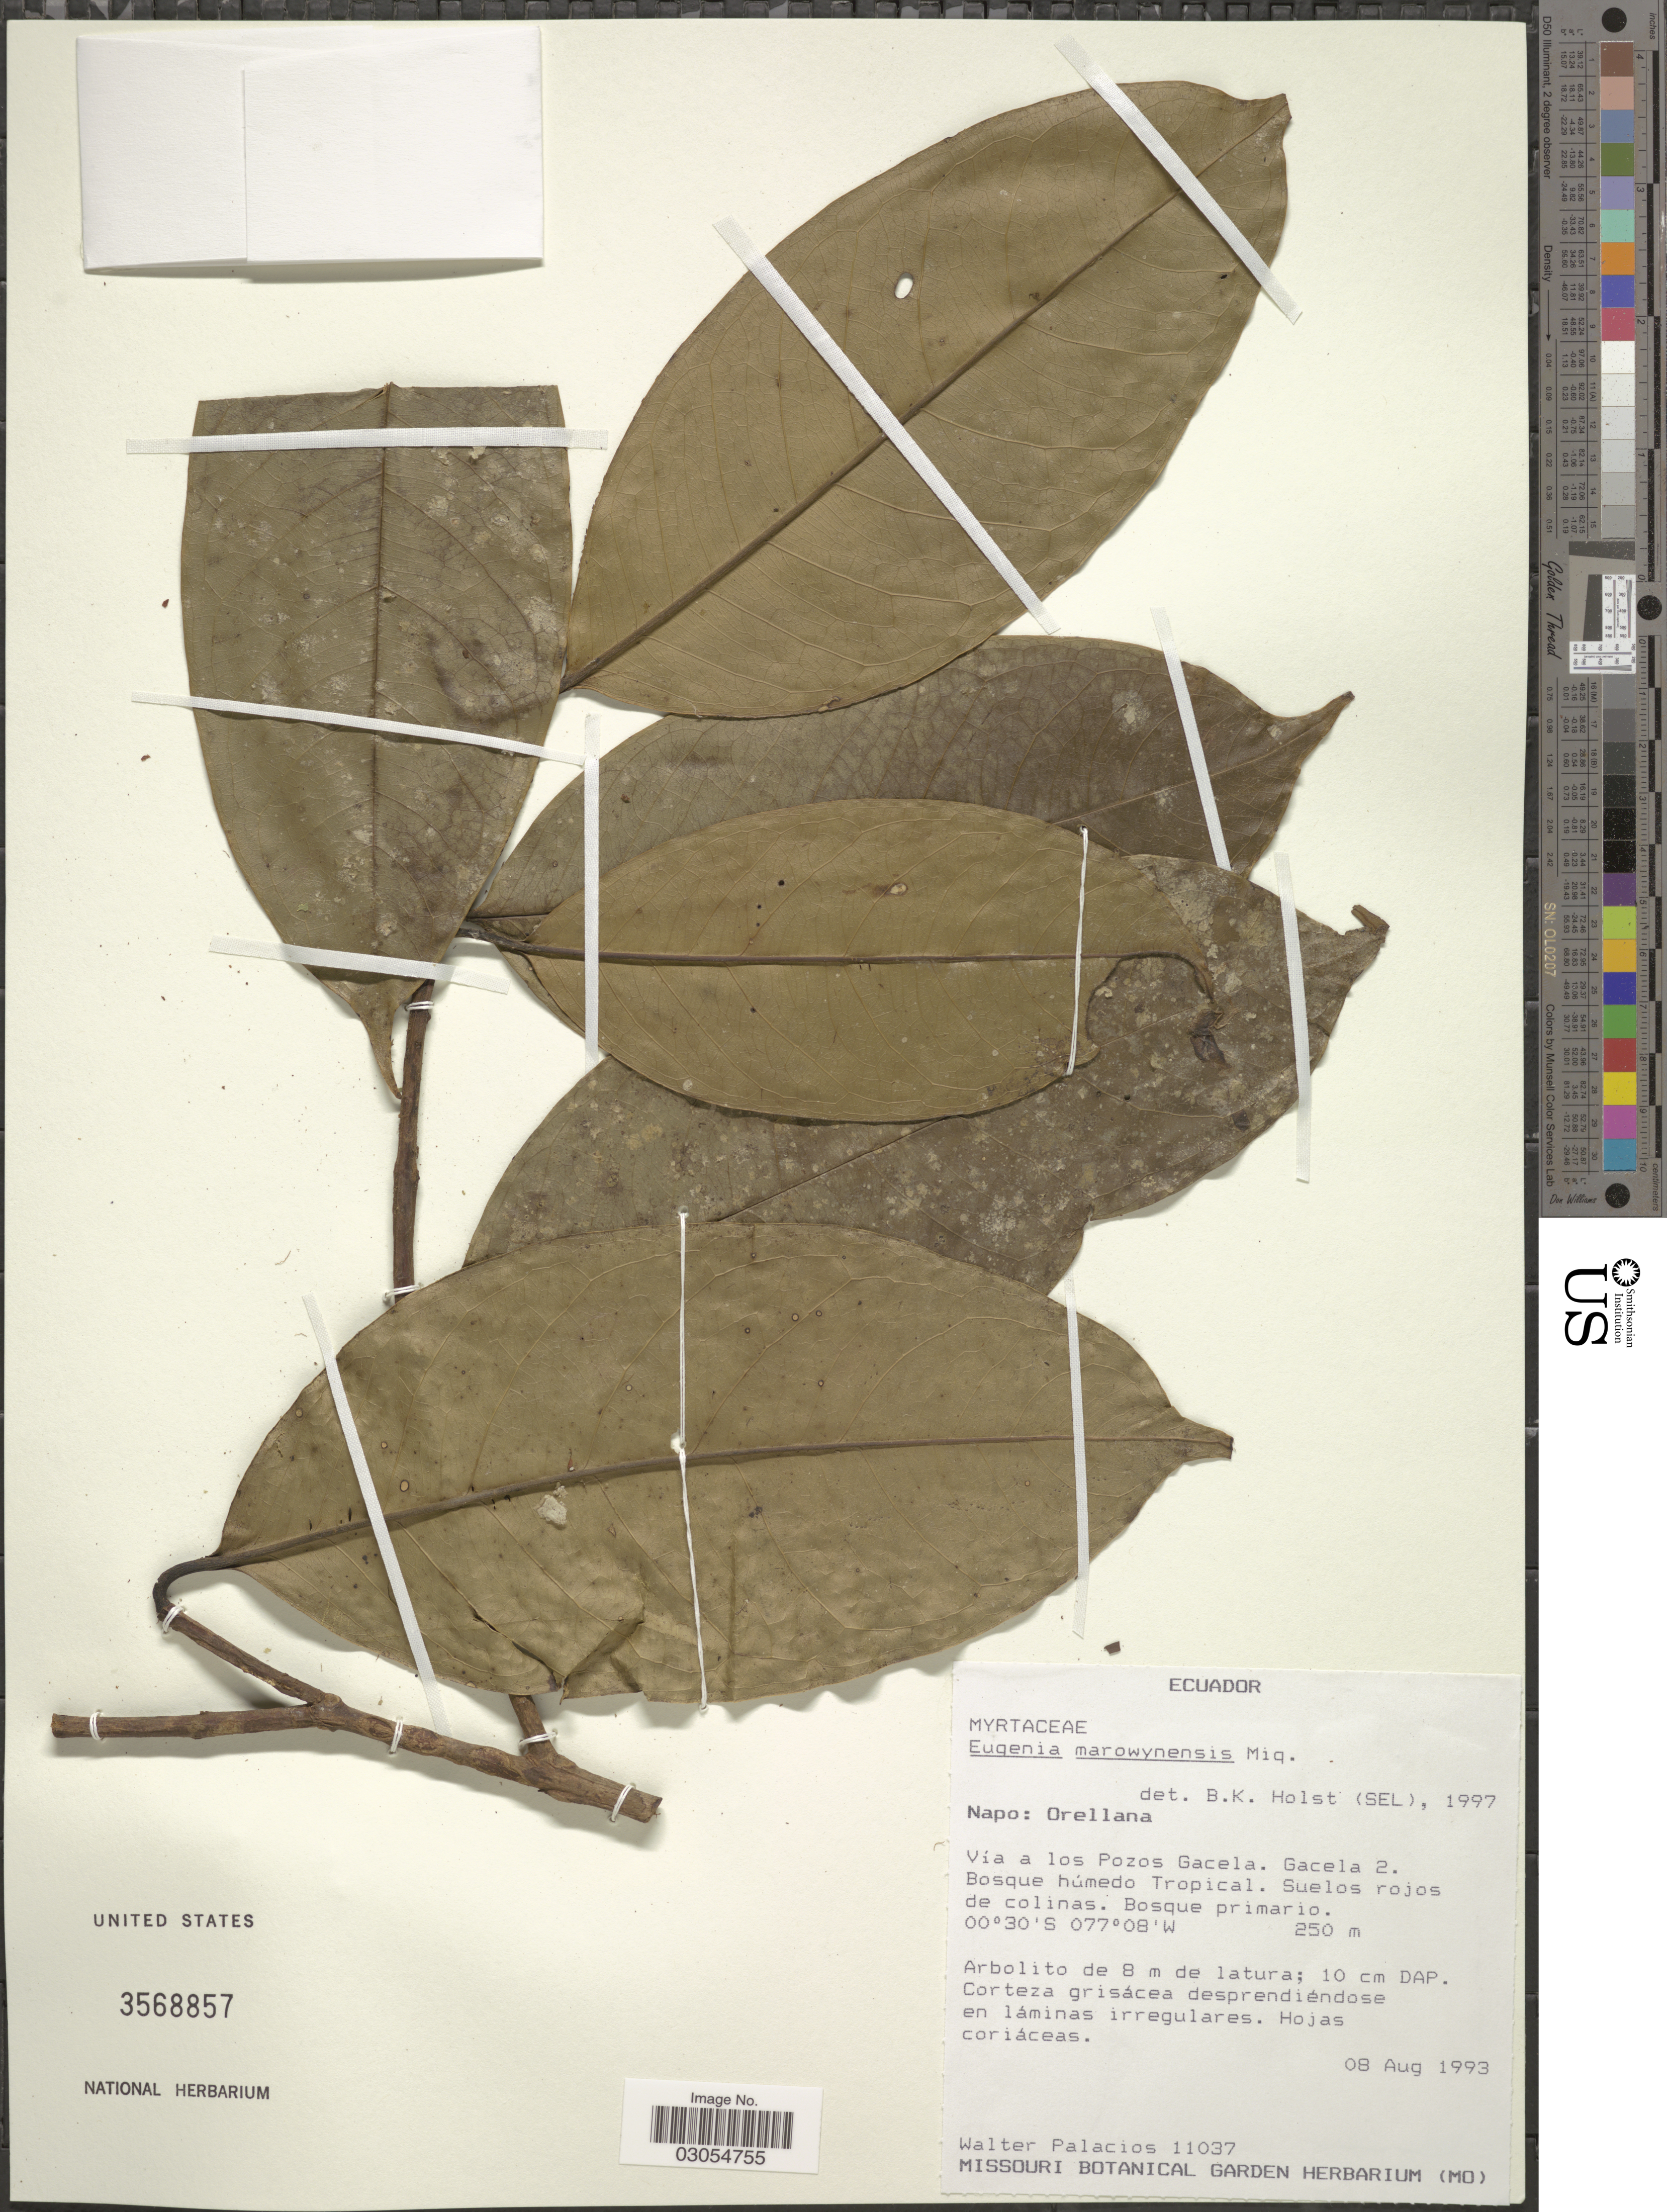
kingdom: Plantae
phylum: Tracheophyta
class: Magnoliopsida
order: Myrtales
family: Myrtaceae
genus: Eugenia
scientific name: Eugenia marowynensis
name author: Miq.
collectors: W. Palacios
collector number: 11037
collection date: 1993-08-08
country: Ecuador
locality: Napo: Orellana. Vía a los Pozos Gacela. Gacela 2.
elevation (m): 250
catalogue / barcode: US 3568857